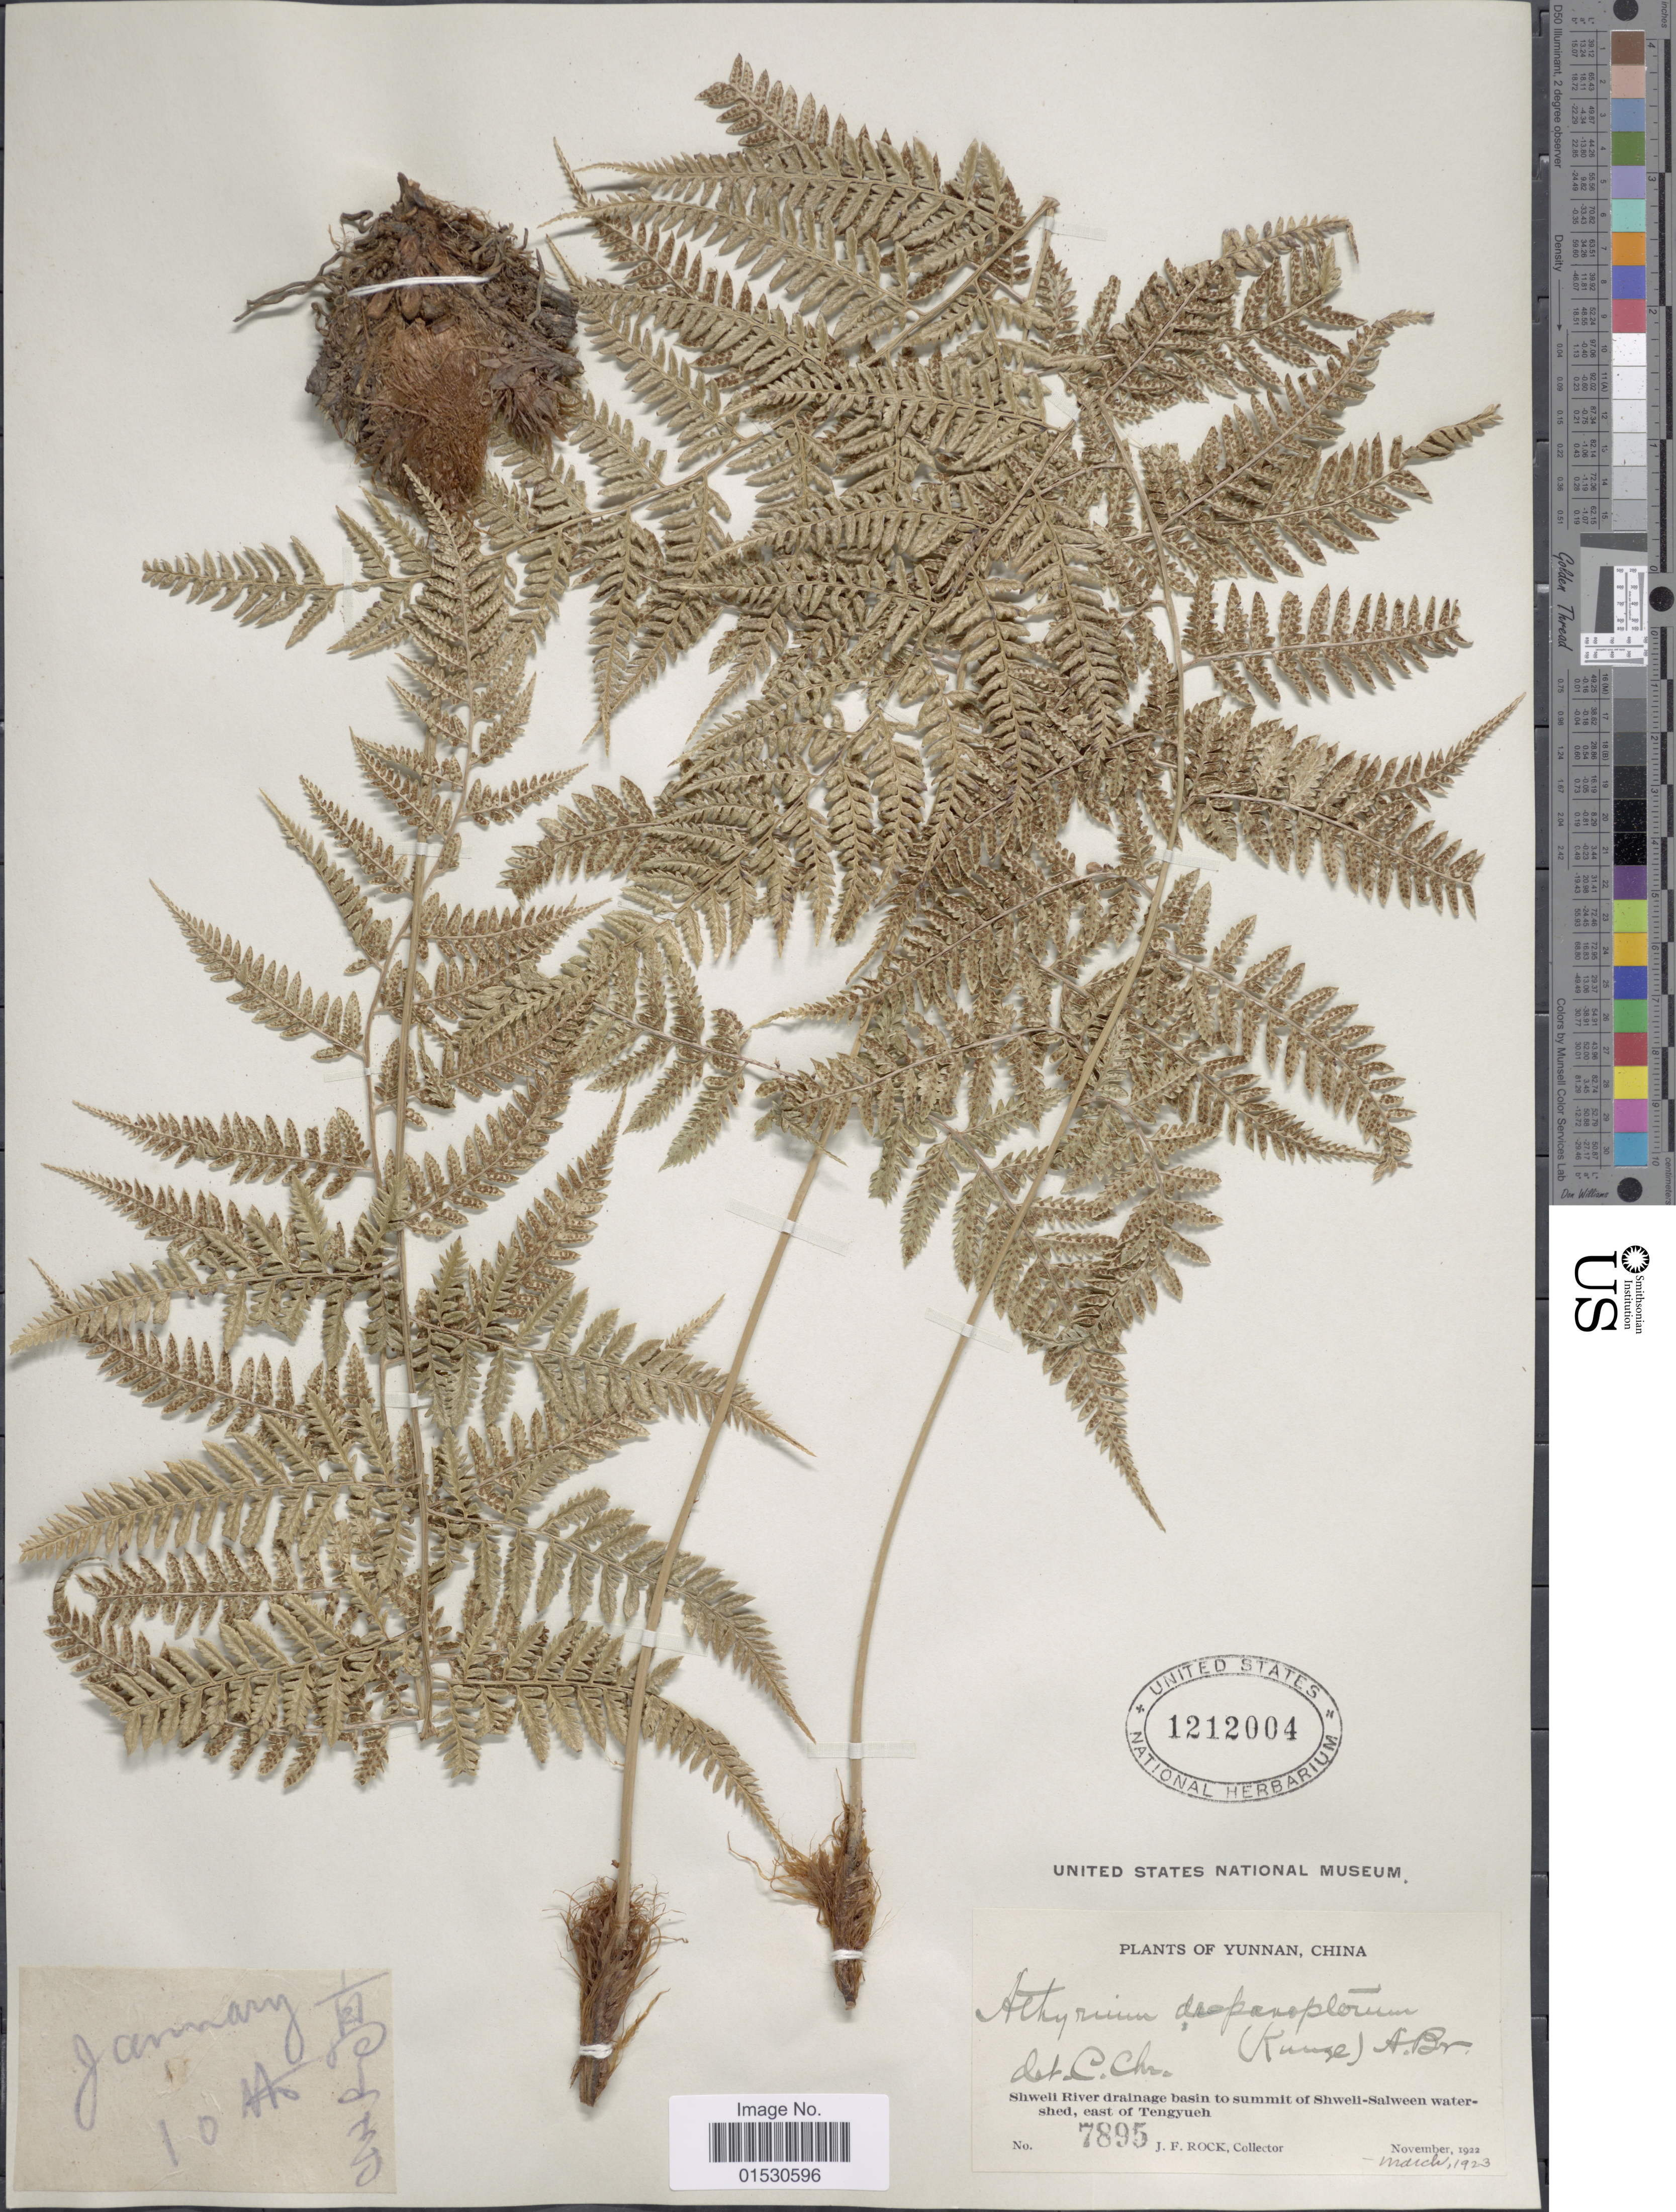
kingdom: Plantae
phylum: Tracheophyta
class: Polypodiopsida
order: Polypodiales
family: Athyriaceae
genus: Athyrium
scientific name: Athyrium drepanopterum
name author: (Kunze) A. Braun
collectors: J. Rock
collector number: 7895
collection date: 1922-11/1923-03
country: China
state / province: Yunnan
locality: Shweli River drainage basin to summit of Shweli-Salween watershed, east of Tengyueh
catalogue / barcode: US 1212004